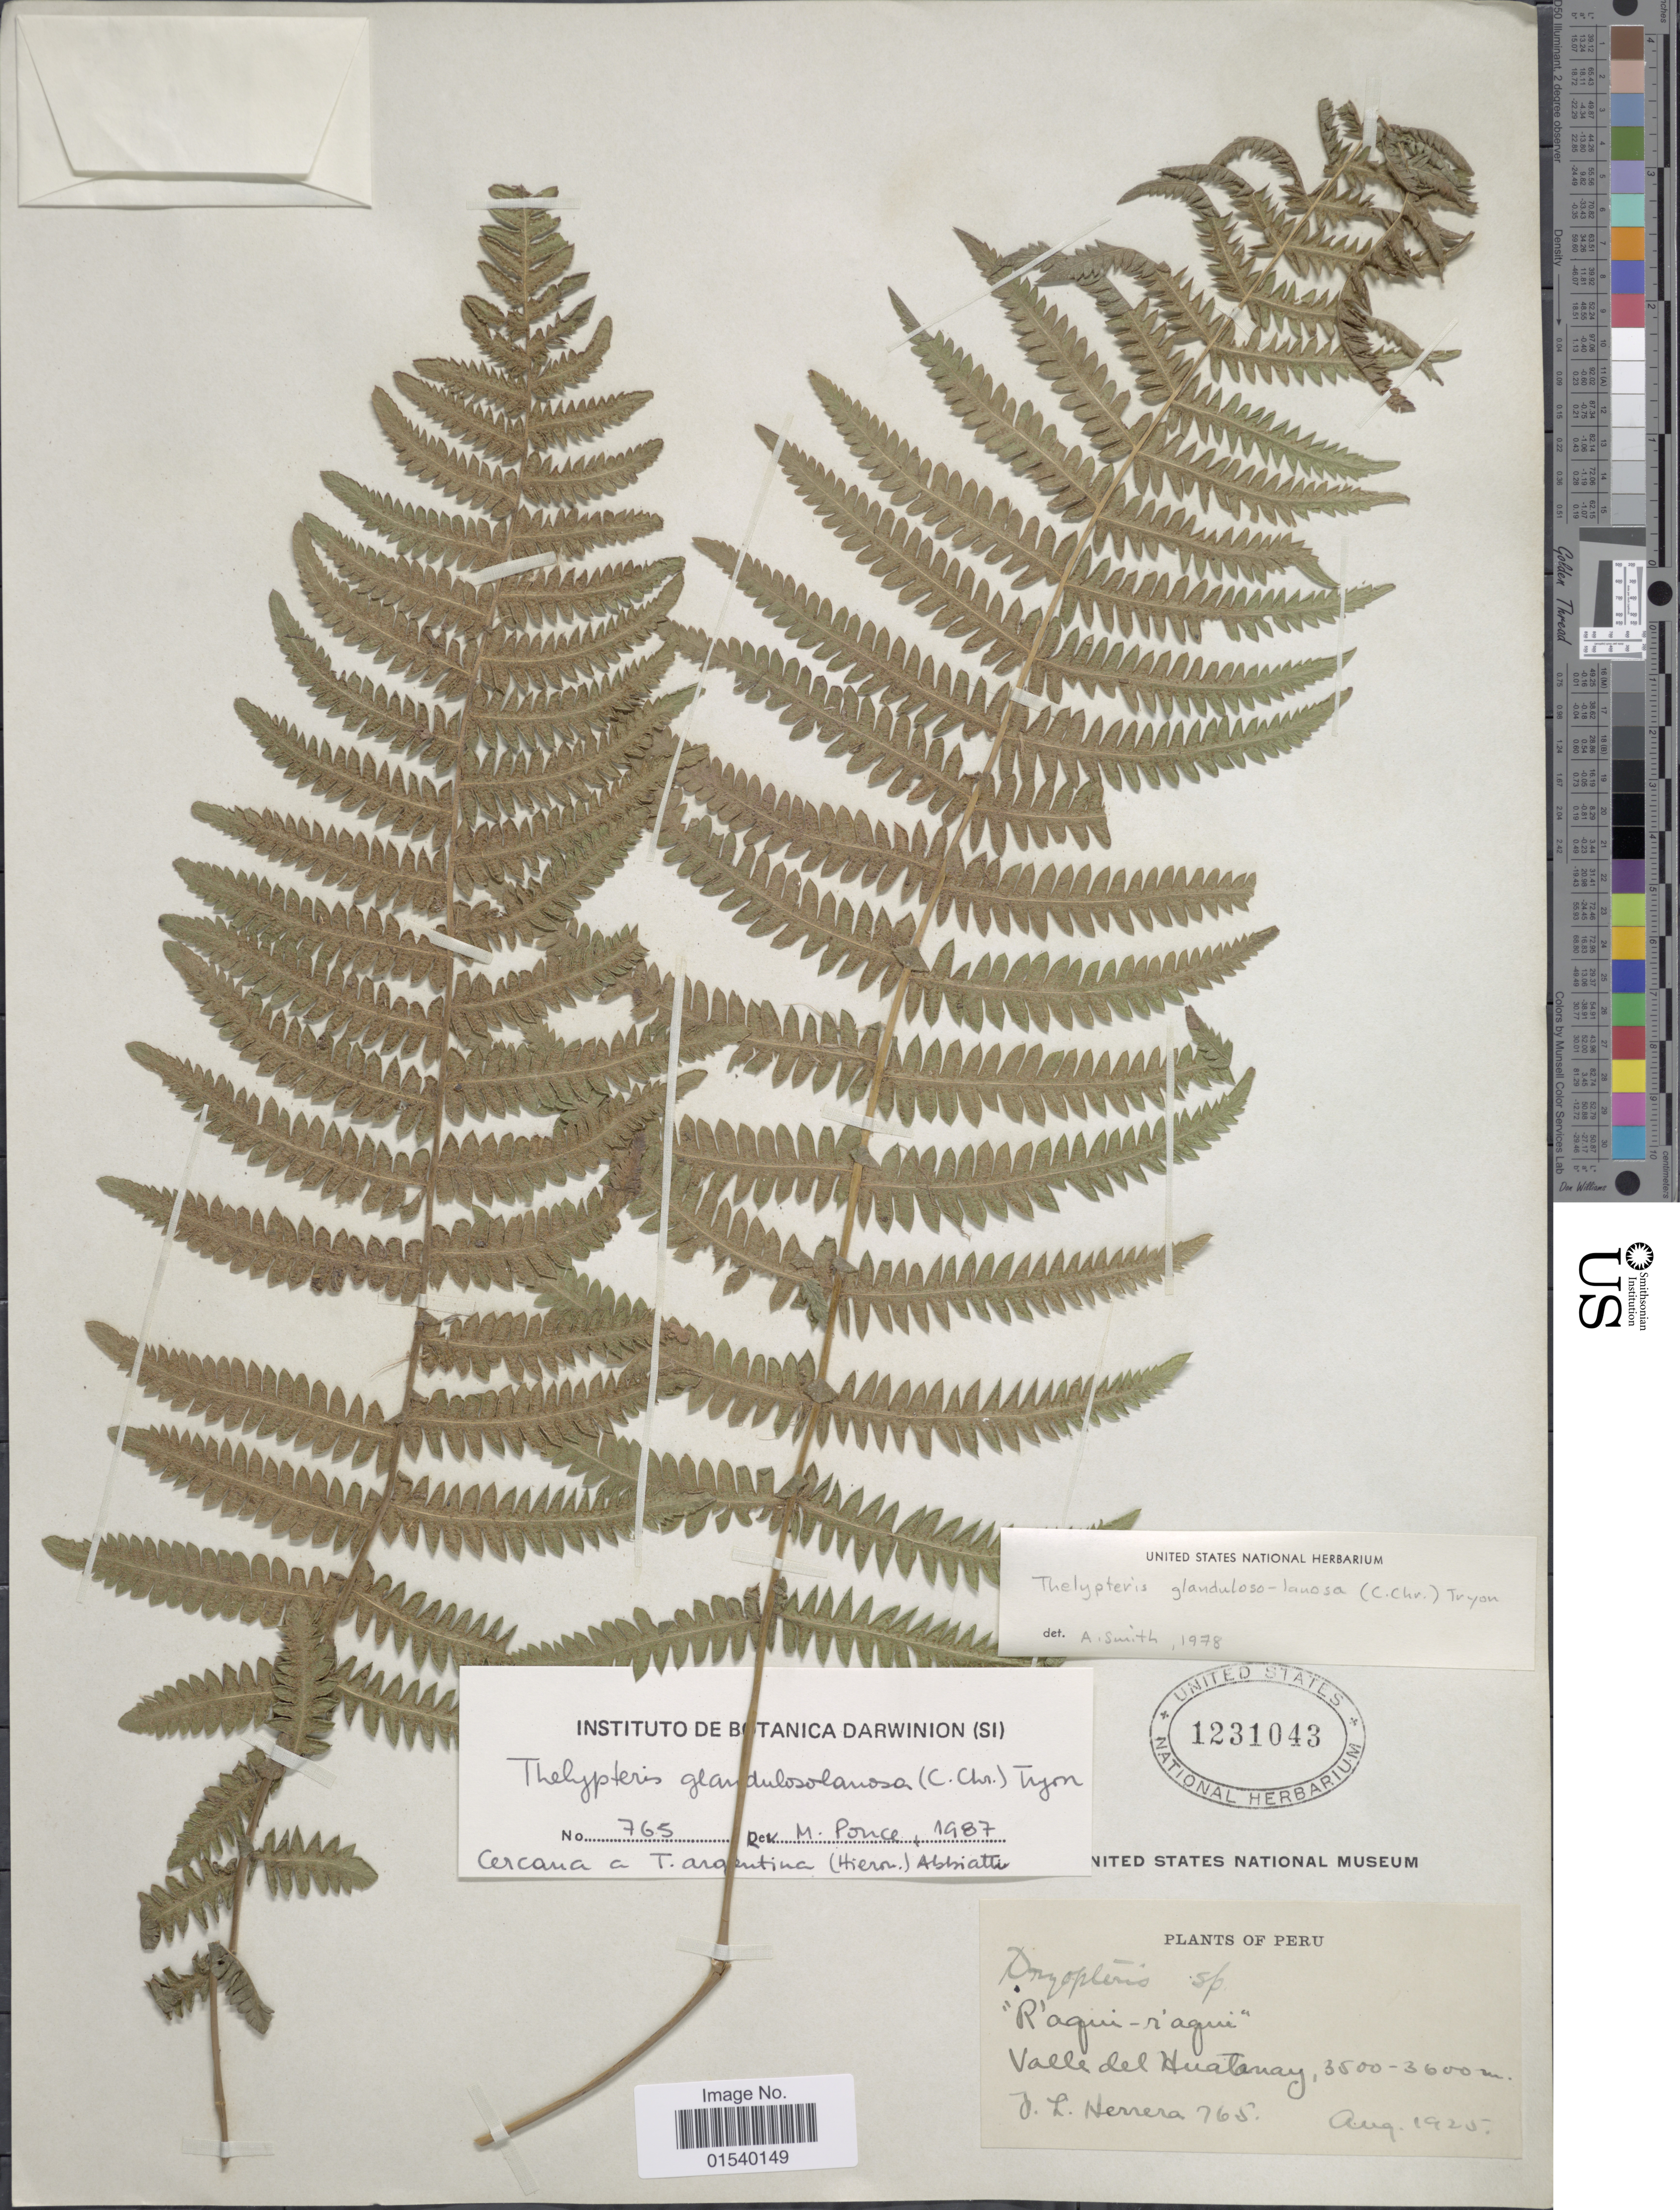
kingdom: Plantae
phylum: Tracheophyta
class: Polypodiopsida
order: Polypodiales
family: Thelypteridaceae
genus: Amauropelta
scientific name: Amauropelta glandulosalanosa (C. Chr.) comb. nov., ined. 2015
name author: (C. Chr.)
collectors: F. L. Herrera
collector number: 765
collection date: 1925-08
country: Peru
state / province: Cusco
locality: Valle del Huatanay.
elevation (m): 3500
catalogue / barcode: US 1231043